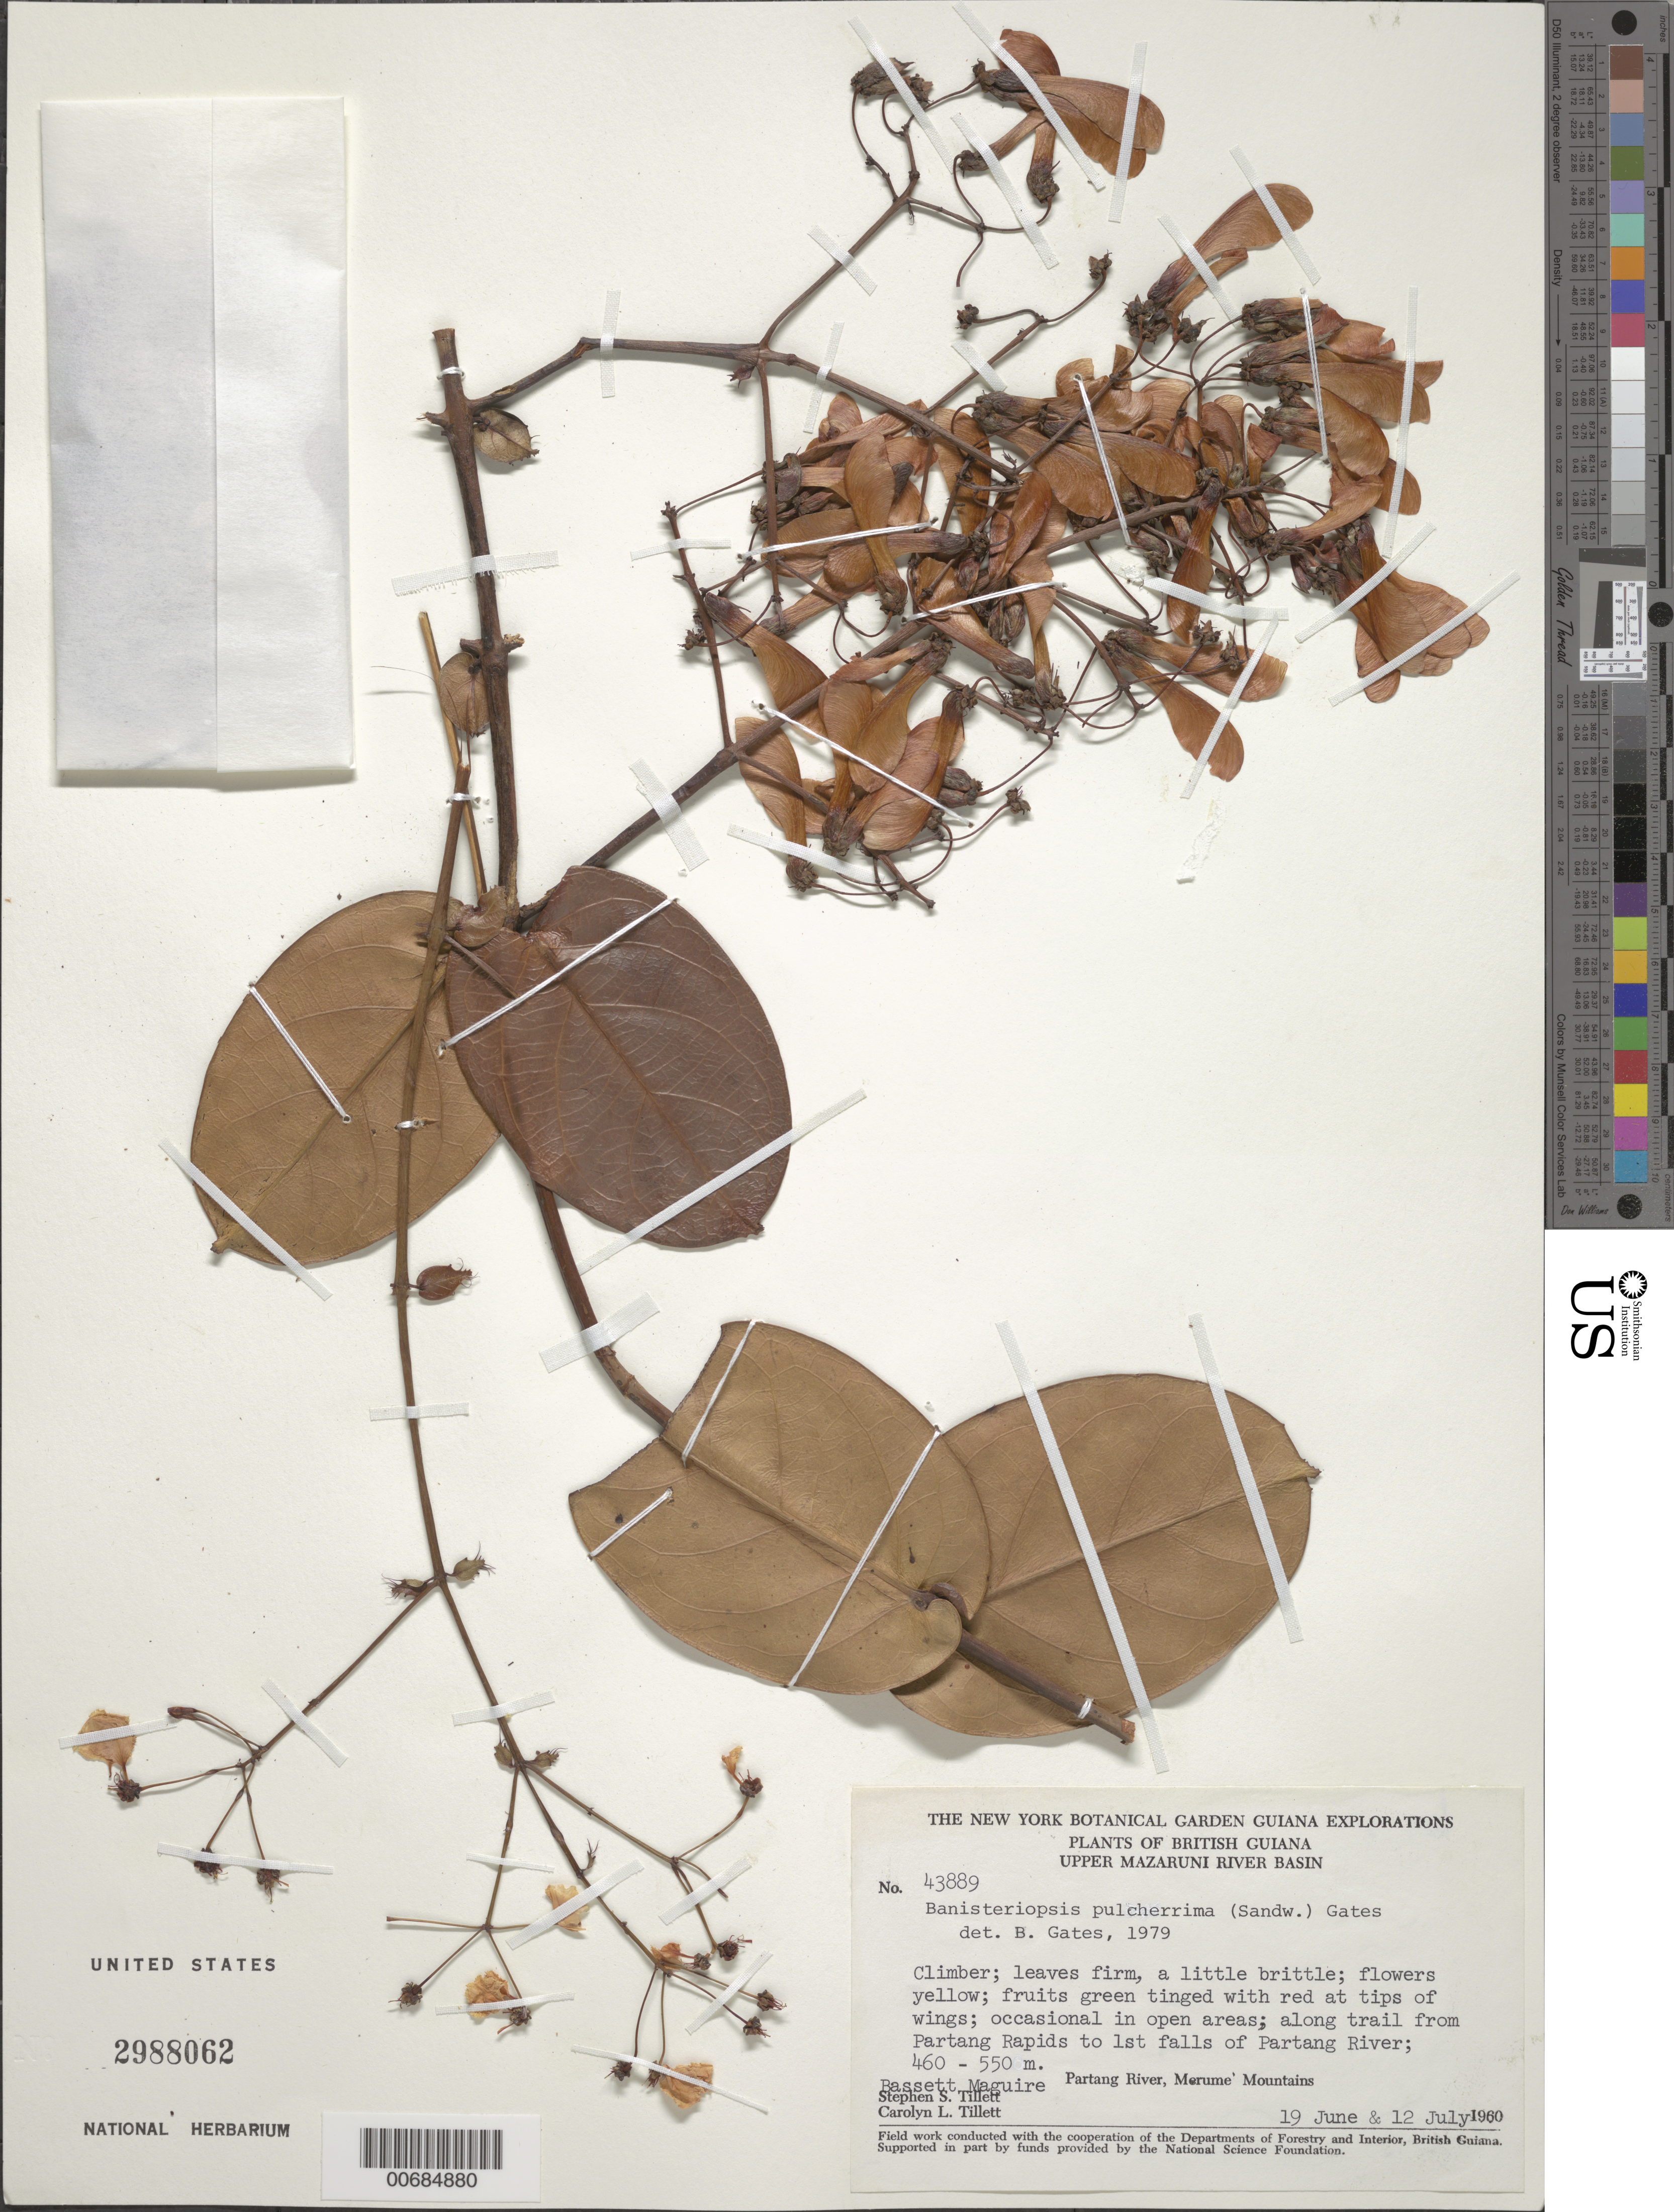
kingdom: Plantae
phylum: Tracheophyta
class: Magnoliopsida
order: Malpighiales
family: Malpighiaceae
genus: Banisteriopsis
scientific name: Banisteriopsis pulcherrima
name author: (Sandwith) B. Gates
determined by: Gates, B.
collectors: S. S. Tillett, C. L. Tillett & B. Maguire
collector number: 43889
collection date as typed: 19-Jun-60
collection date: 1960-06-19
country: Guyana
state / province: Cuyuni-Mazaruni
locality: Partang Rapids, to first falls of river, Partang R., Merume Mts.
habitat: Open areas along trail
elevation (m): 460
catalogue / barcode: US 2988062